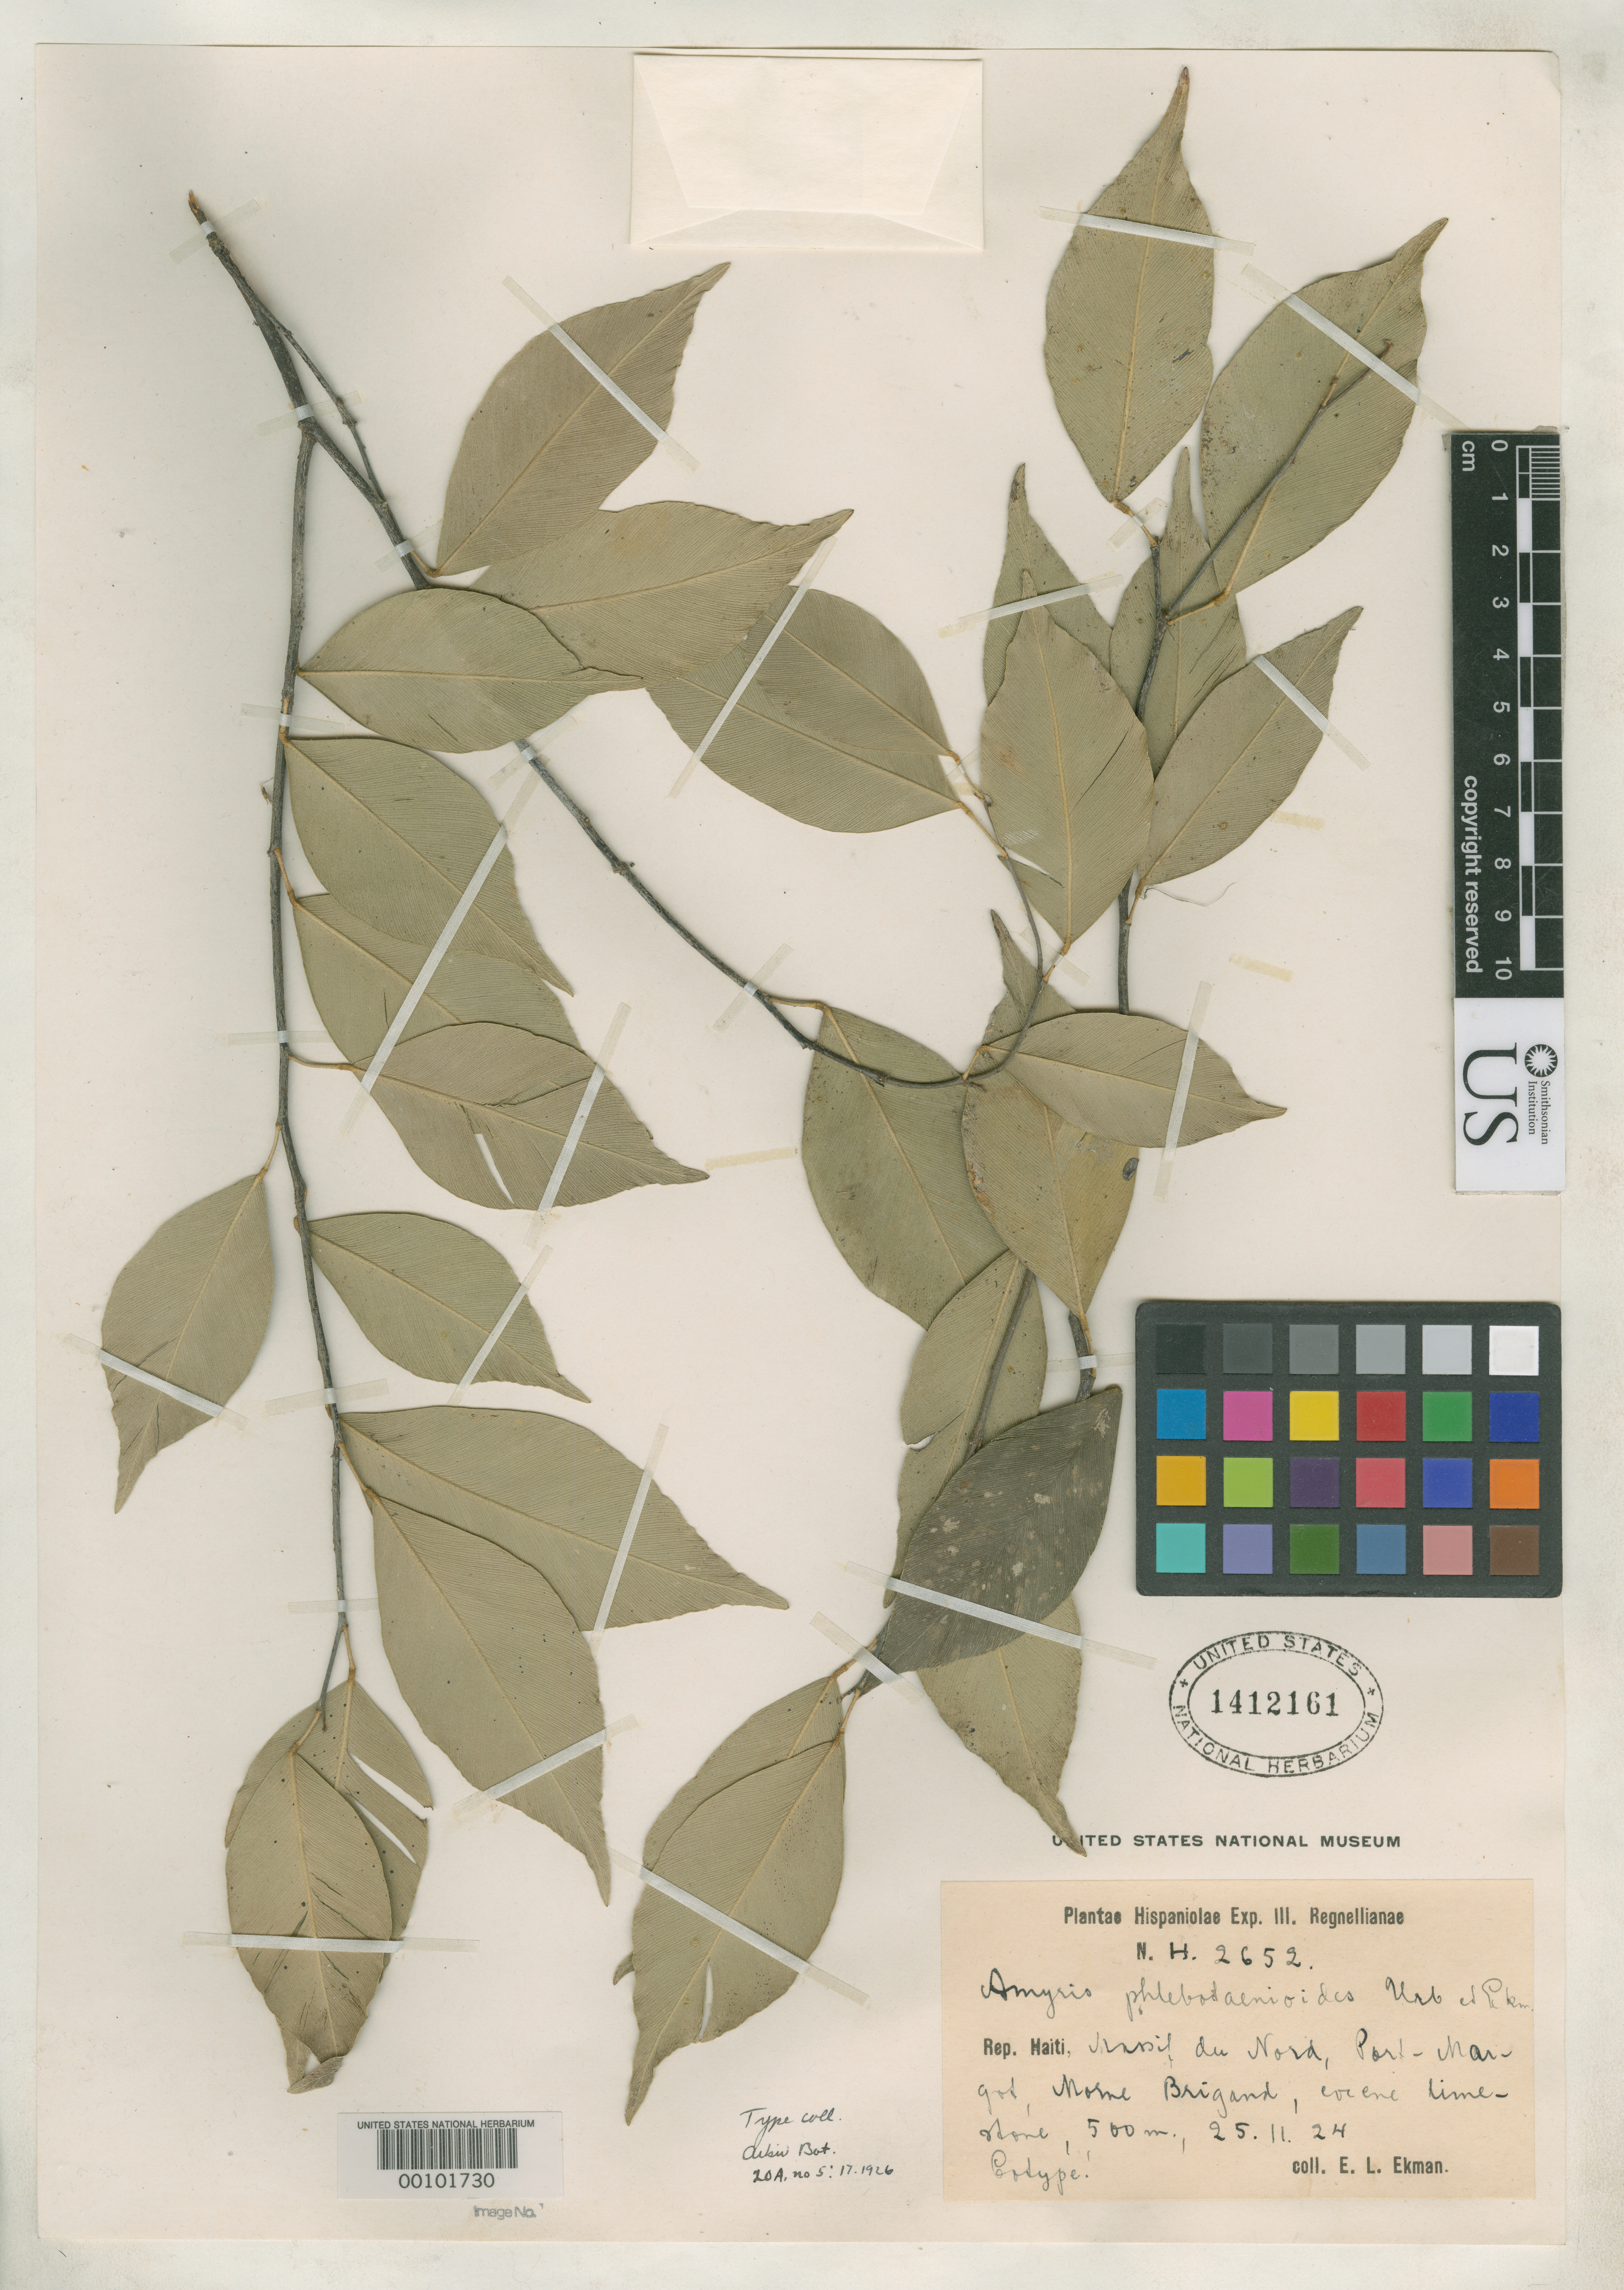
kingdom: Plantae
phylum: Tracheophyta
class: Magnoliopsida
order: Sapindales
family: Rutaceae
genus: Amyris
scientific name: Amyris phlebotaenioides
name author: Urb. & Ekman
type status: Isotype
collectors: E. L. Ekman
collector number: H 2652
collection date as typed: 25 Nov 1924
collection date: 1924-11-25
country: Haiti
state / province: Nord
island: Hispaniola Island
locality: Morne Brigand, Thibaud.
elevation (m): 500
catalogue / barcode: US 1412161